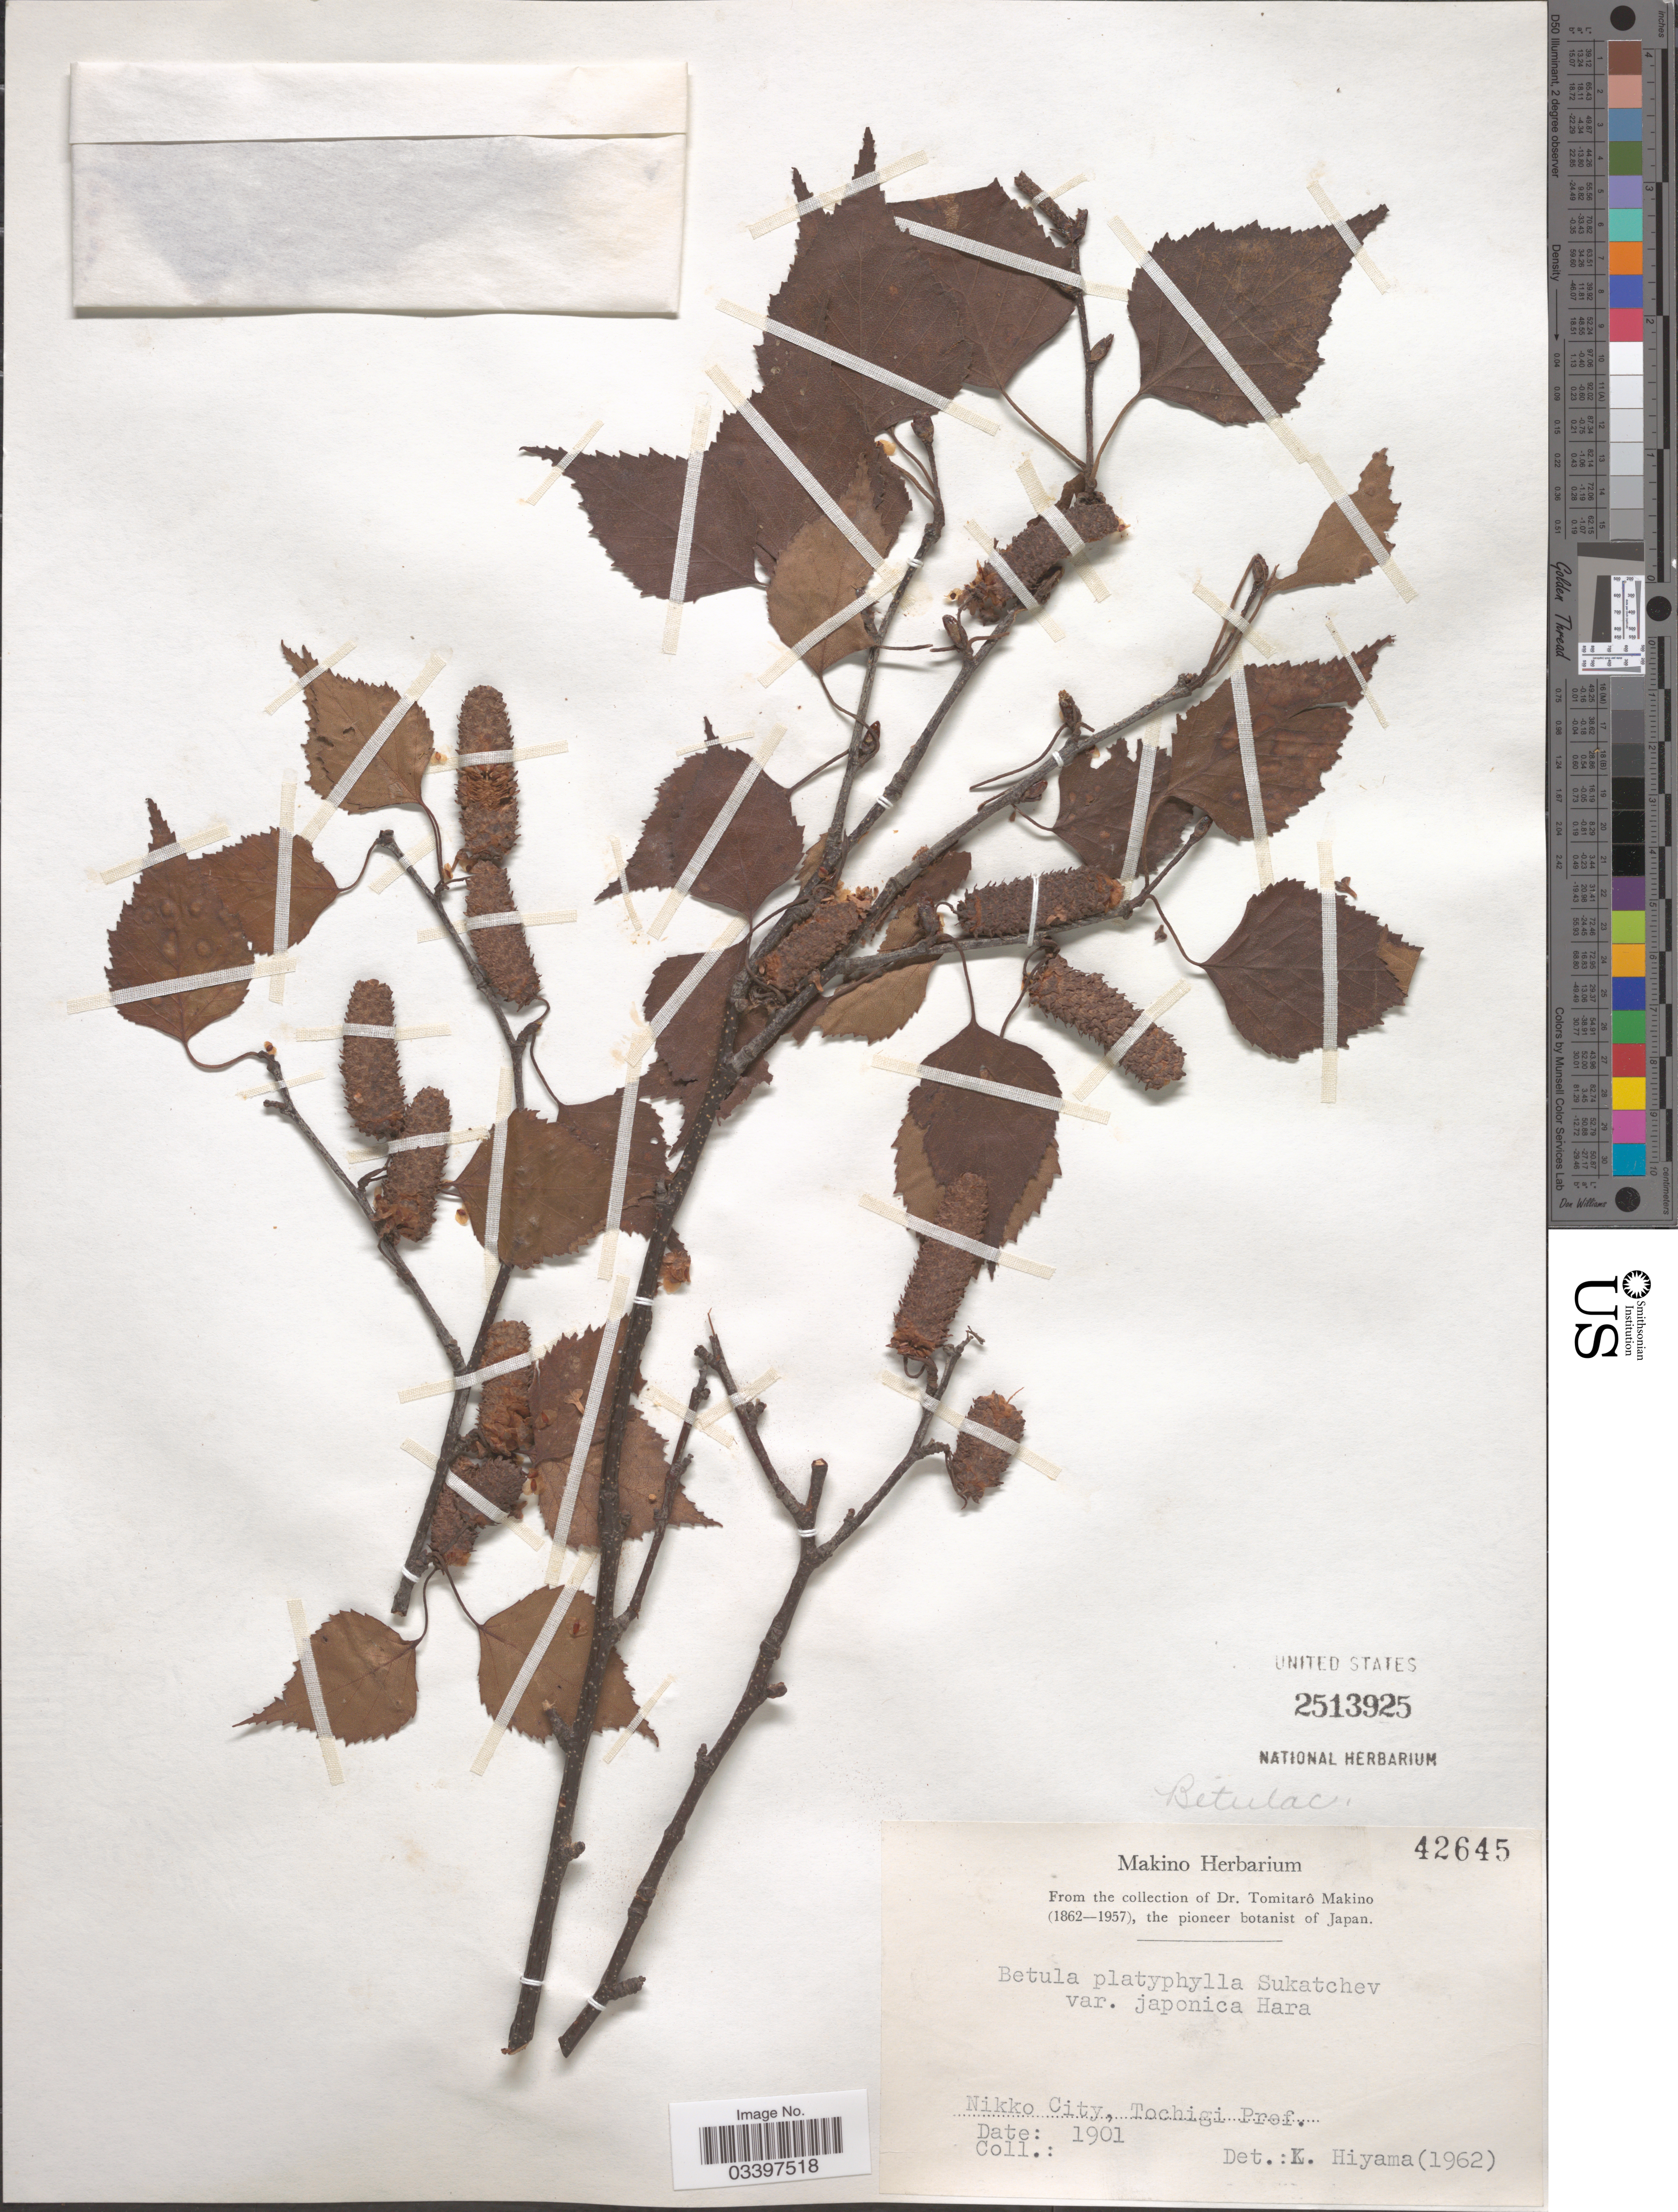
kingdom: Plantae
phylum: Tracheophyta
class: Magnoliopsida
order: Fagales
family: Betulaceae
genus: Betula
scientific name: Betula platyphylla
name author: Sukaczev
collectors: ex herb. Makino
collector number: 42645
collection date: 1901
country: Japan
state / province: Totigi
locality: Nikko City, Tochigi Pref.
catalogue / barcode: US 2513925